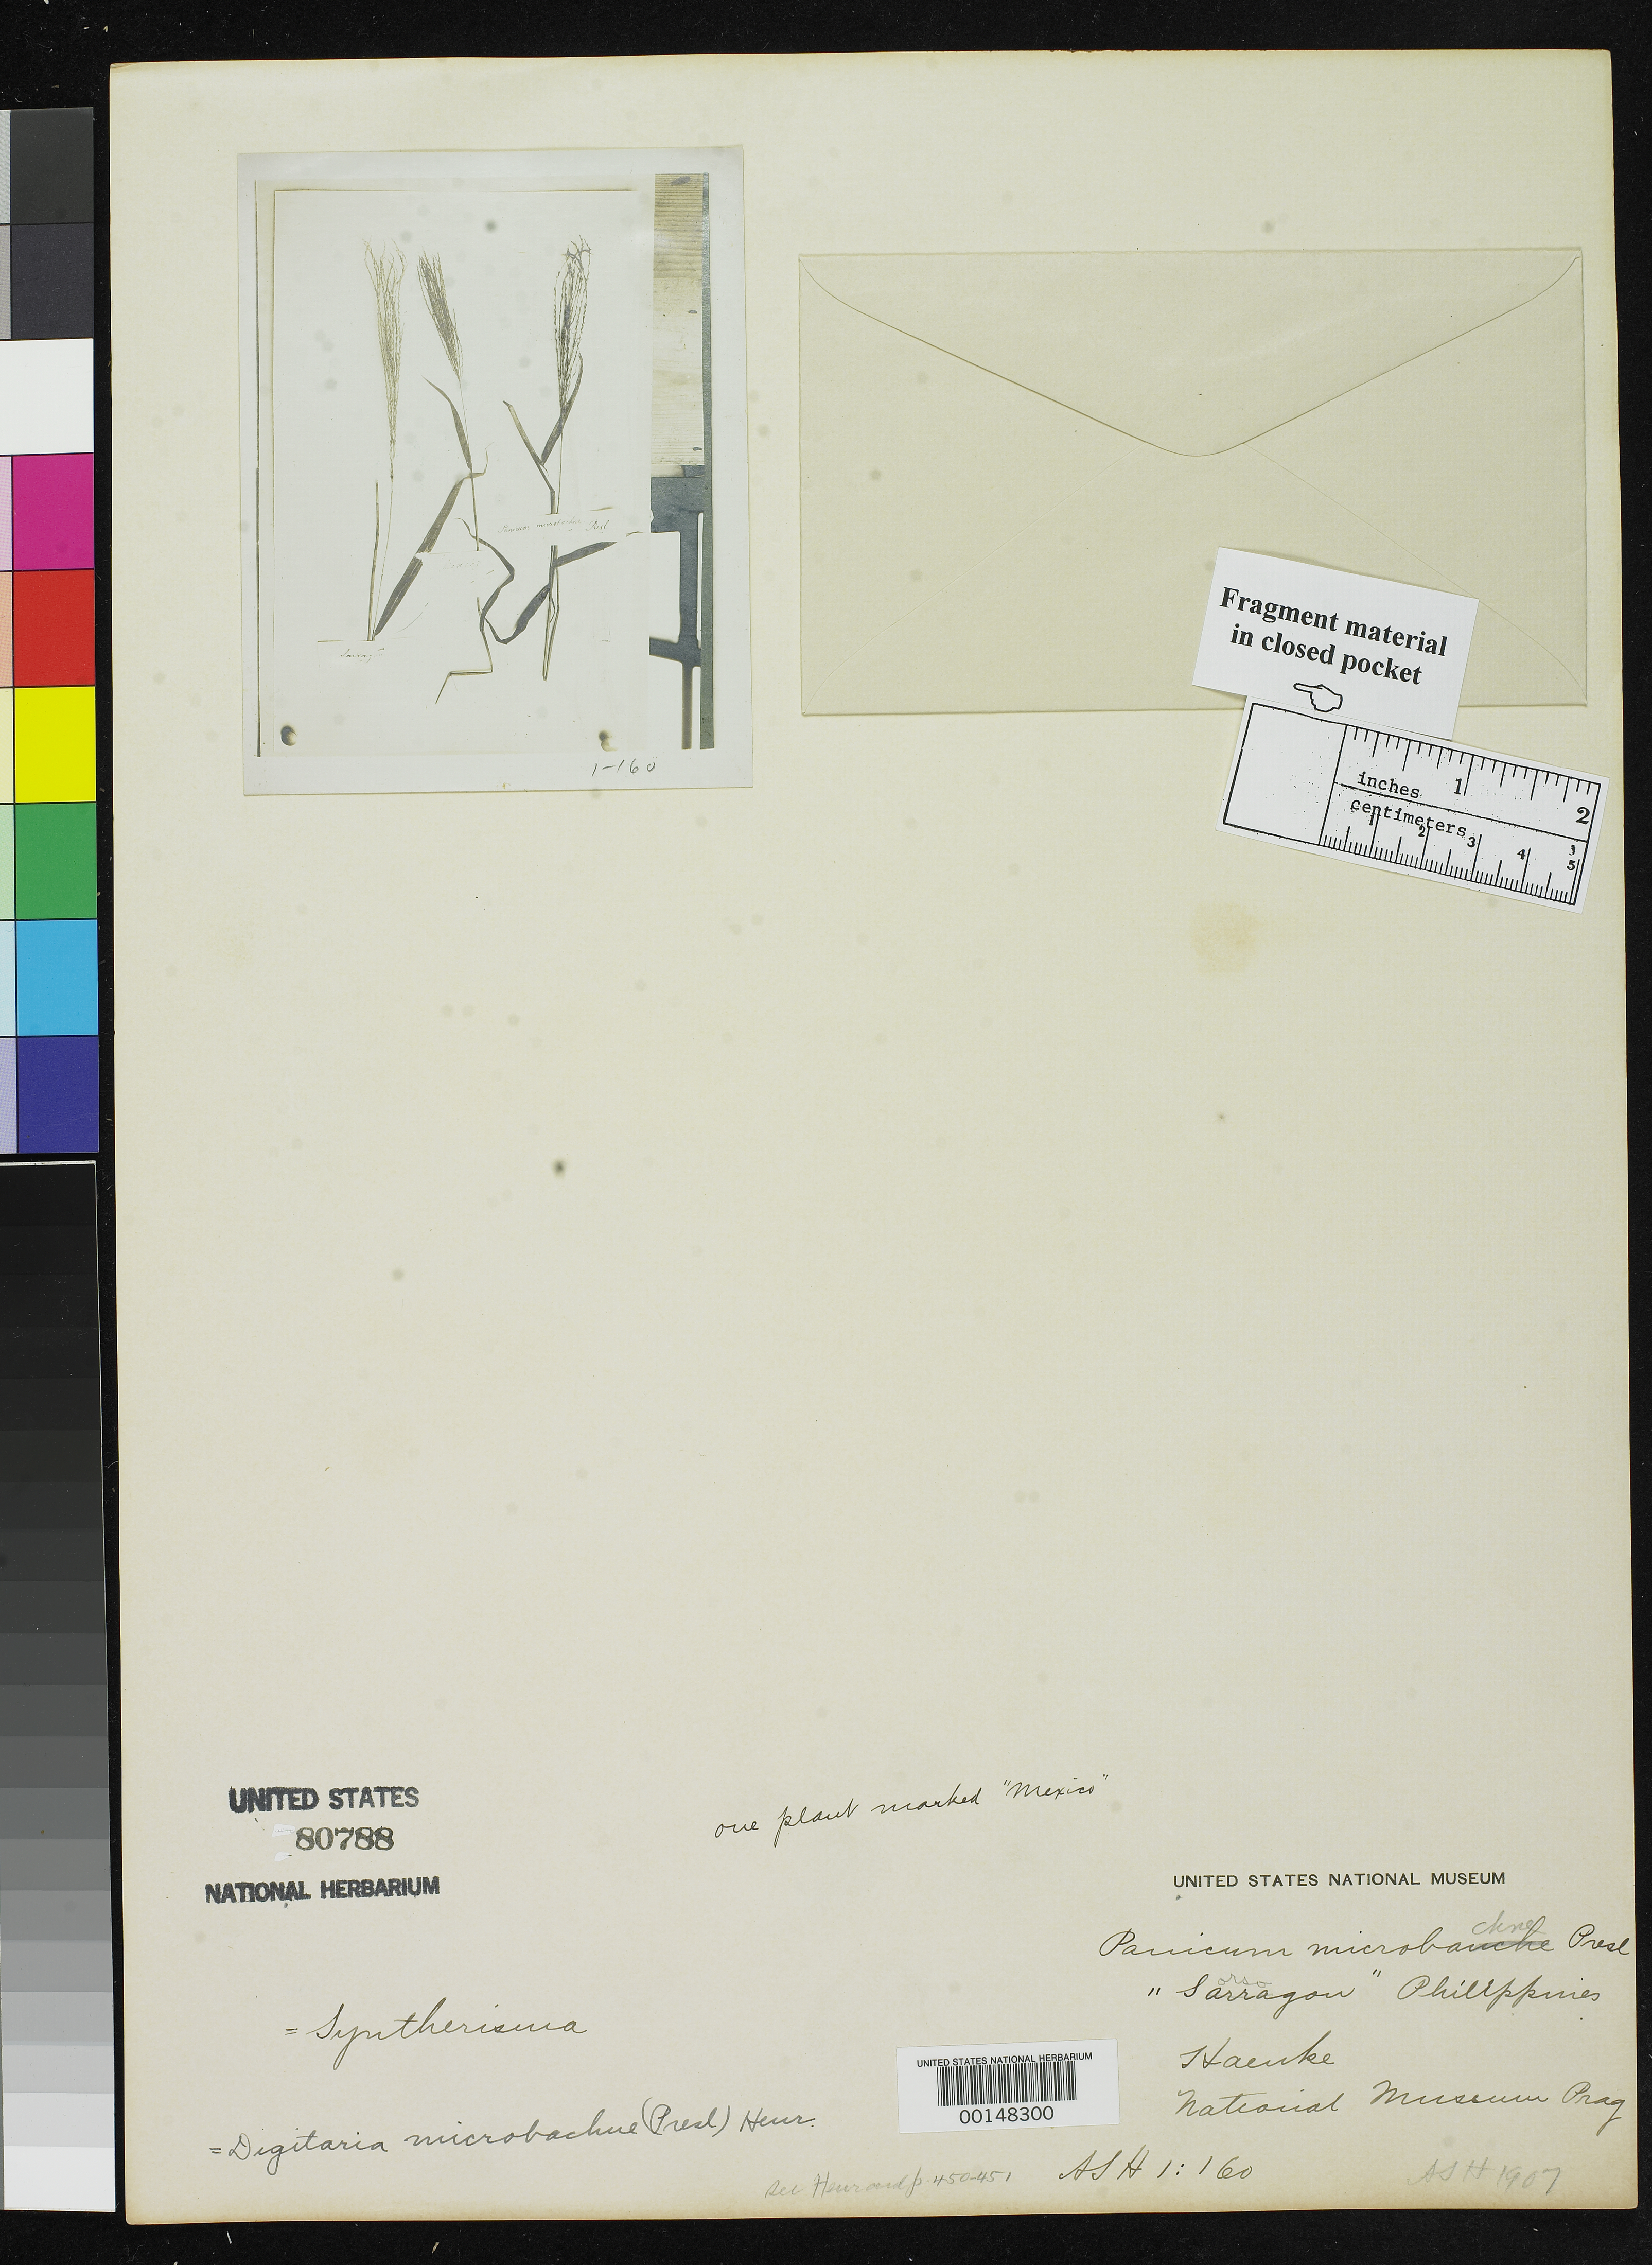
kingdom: Plantae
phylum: Tracheophyta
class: Liliopsida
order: Poales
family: Poaceae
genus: Panicum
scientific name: Panicum microbachne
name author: J. Presl in C. Presl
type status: Type Fragment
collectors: T. P. X. Haenke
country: Philippines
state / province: Bicol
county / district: Sorsogon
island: Luzon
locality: Sorsogon.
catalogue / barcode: US 80788